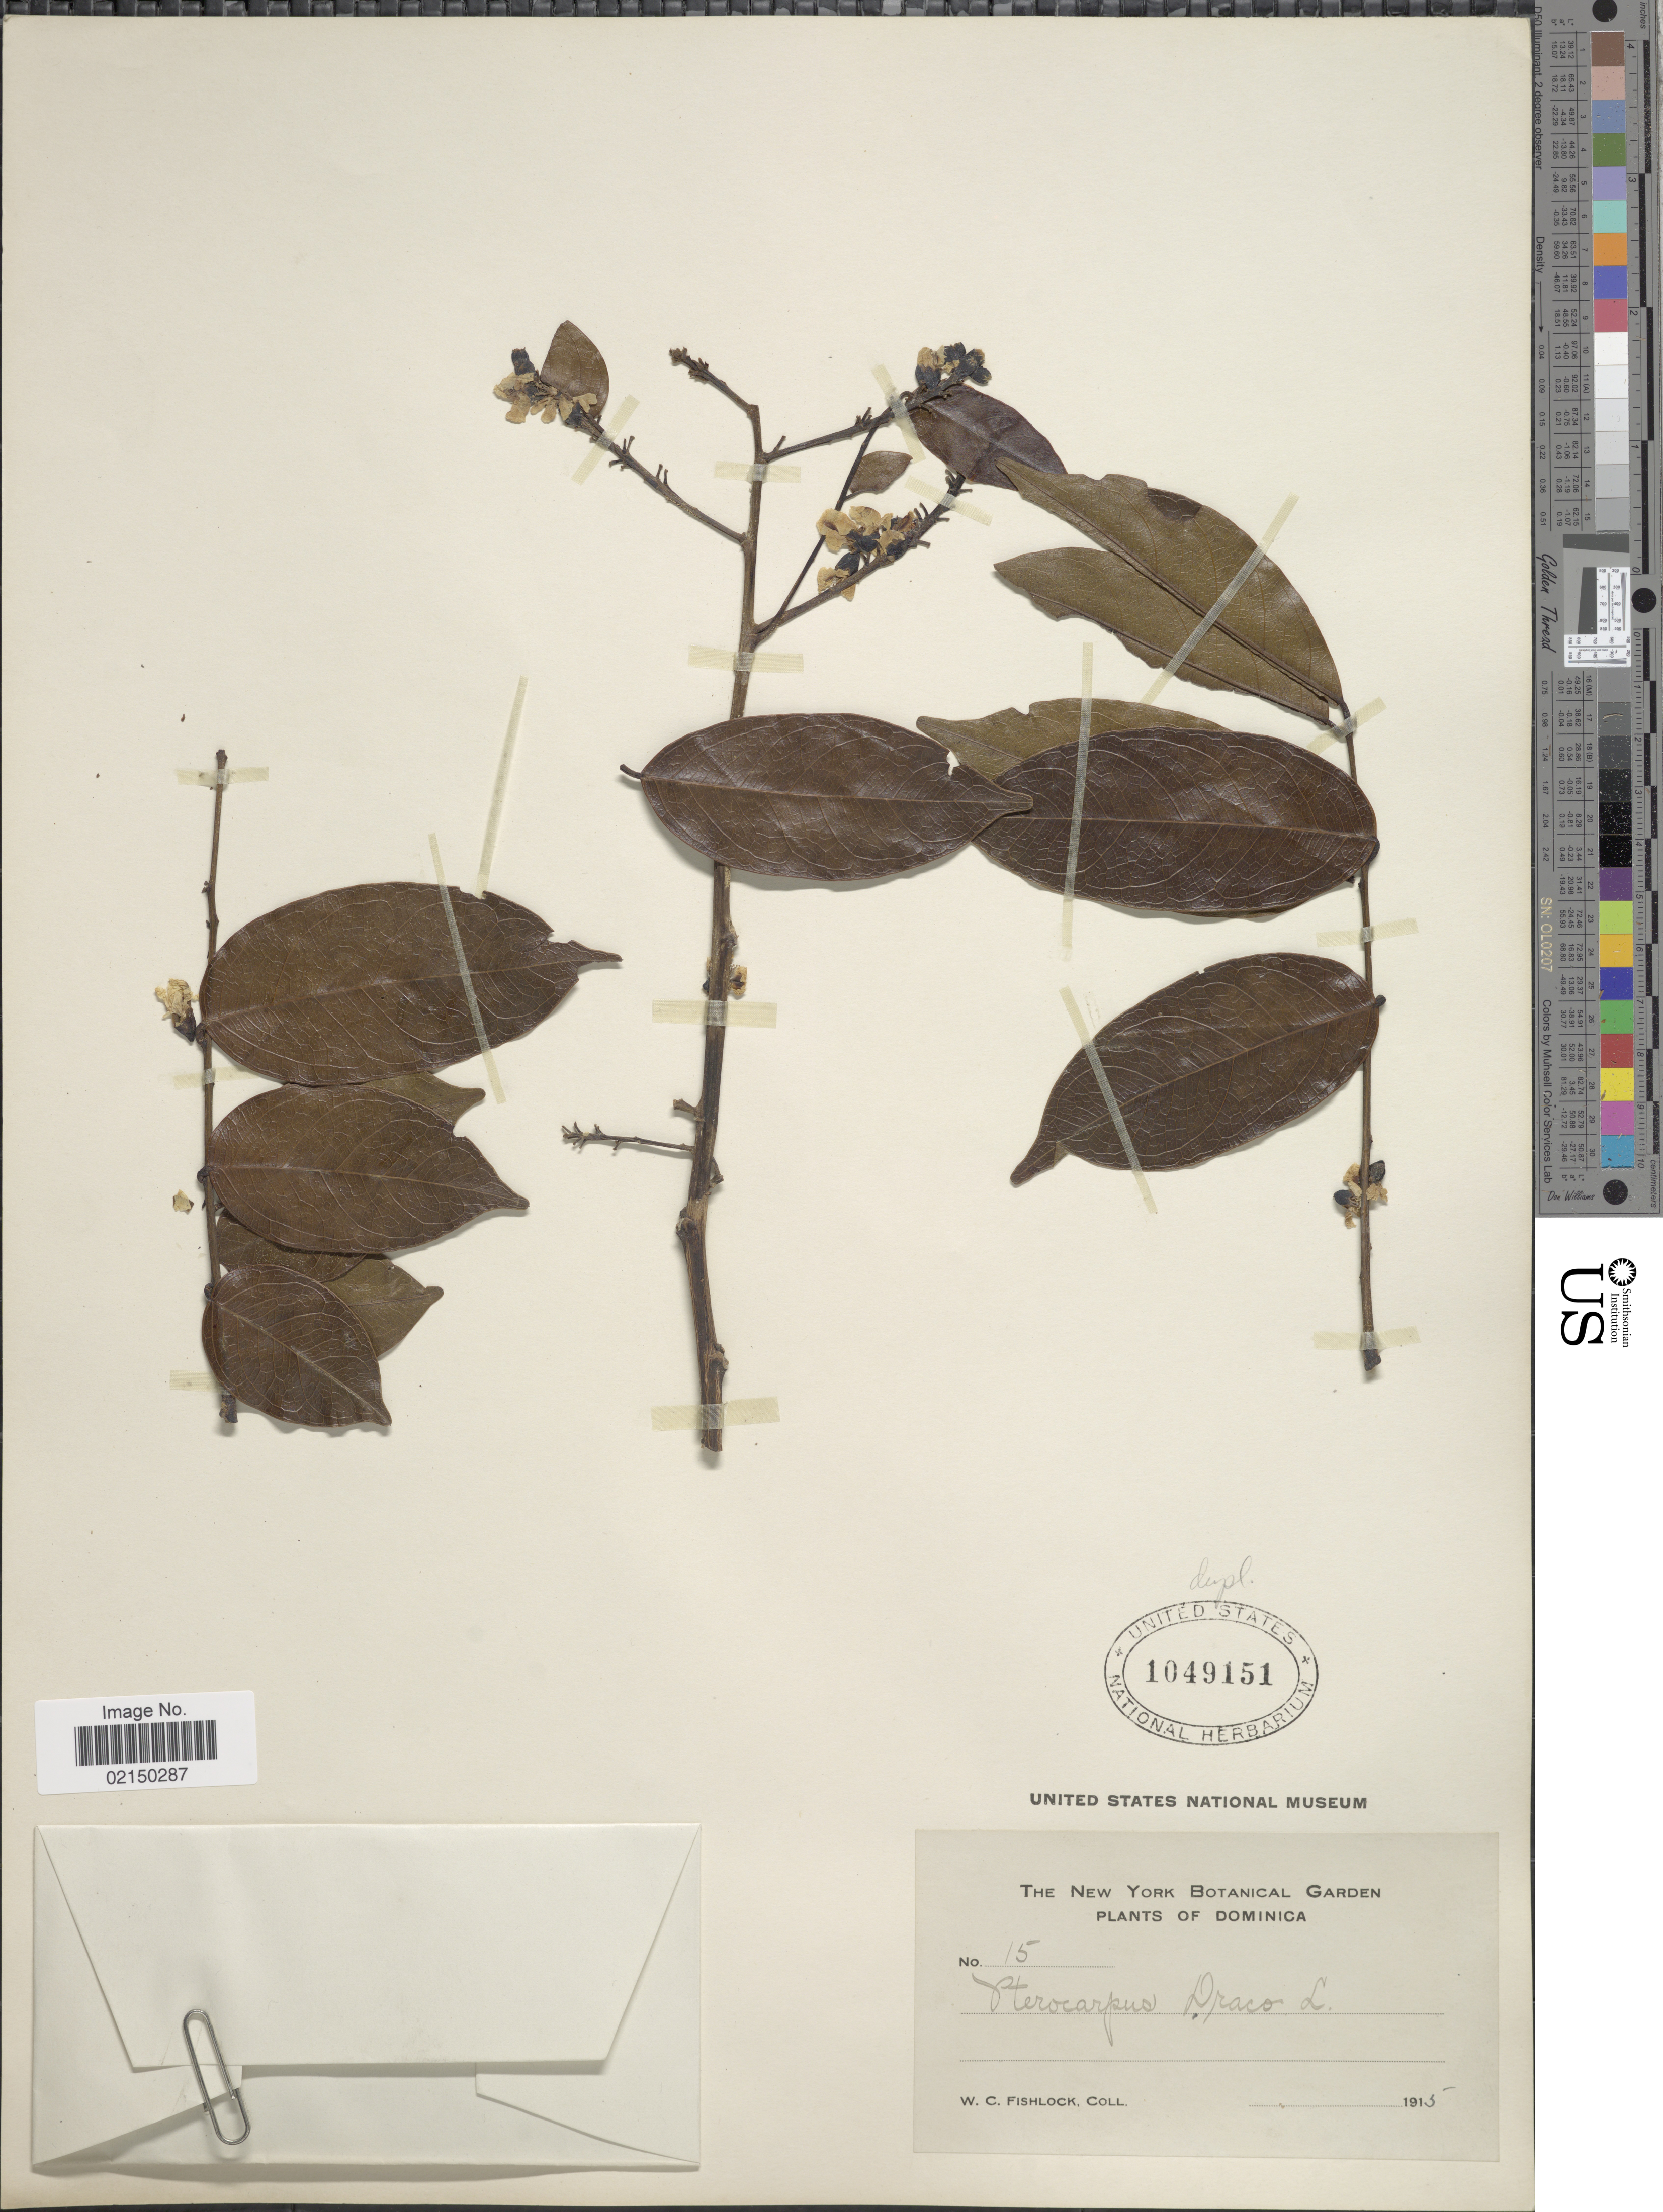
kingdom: Plantae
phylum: Tracheophyta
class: Magnoliopsida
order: Fabales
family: Fabaceae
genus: Pterocarpus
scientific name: Pterocarpus officinalis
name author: Jacq.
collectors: W. Fishlock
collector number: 15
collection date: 1915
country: Dominica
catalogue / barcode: US 1049151